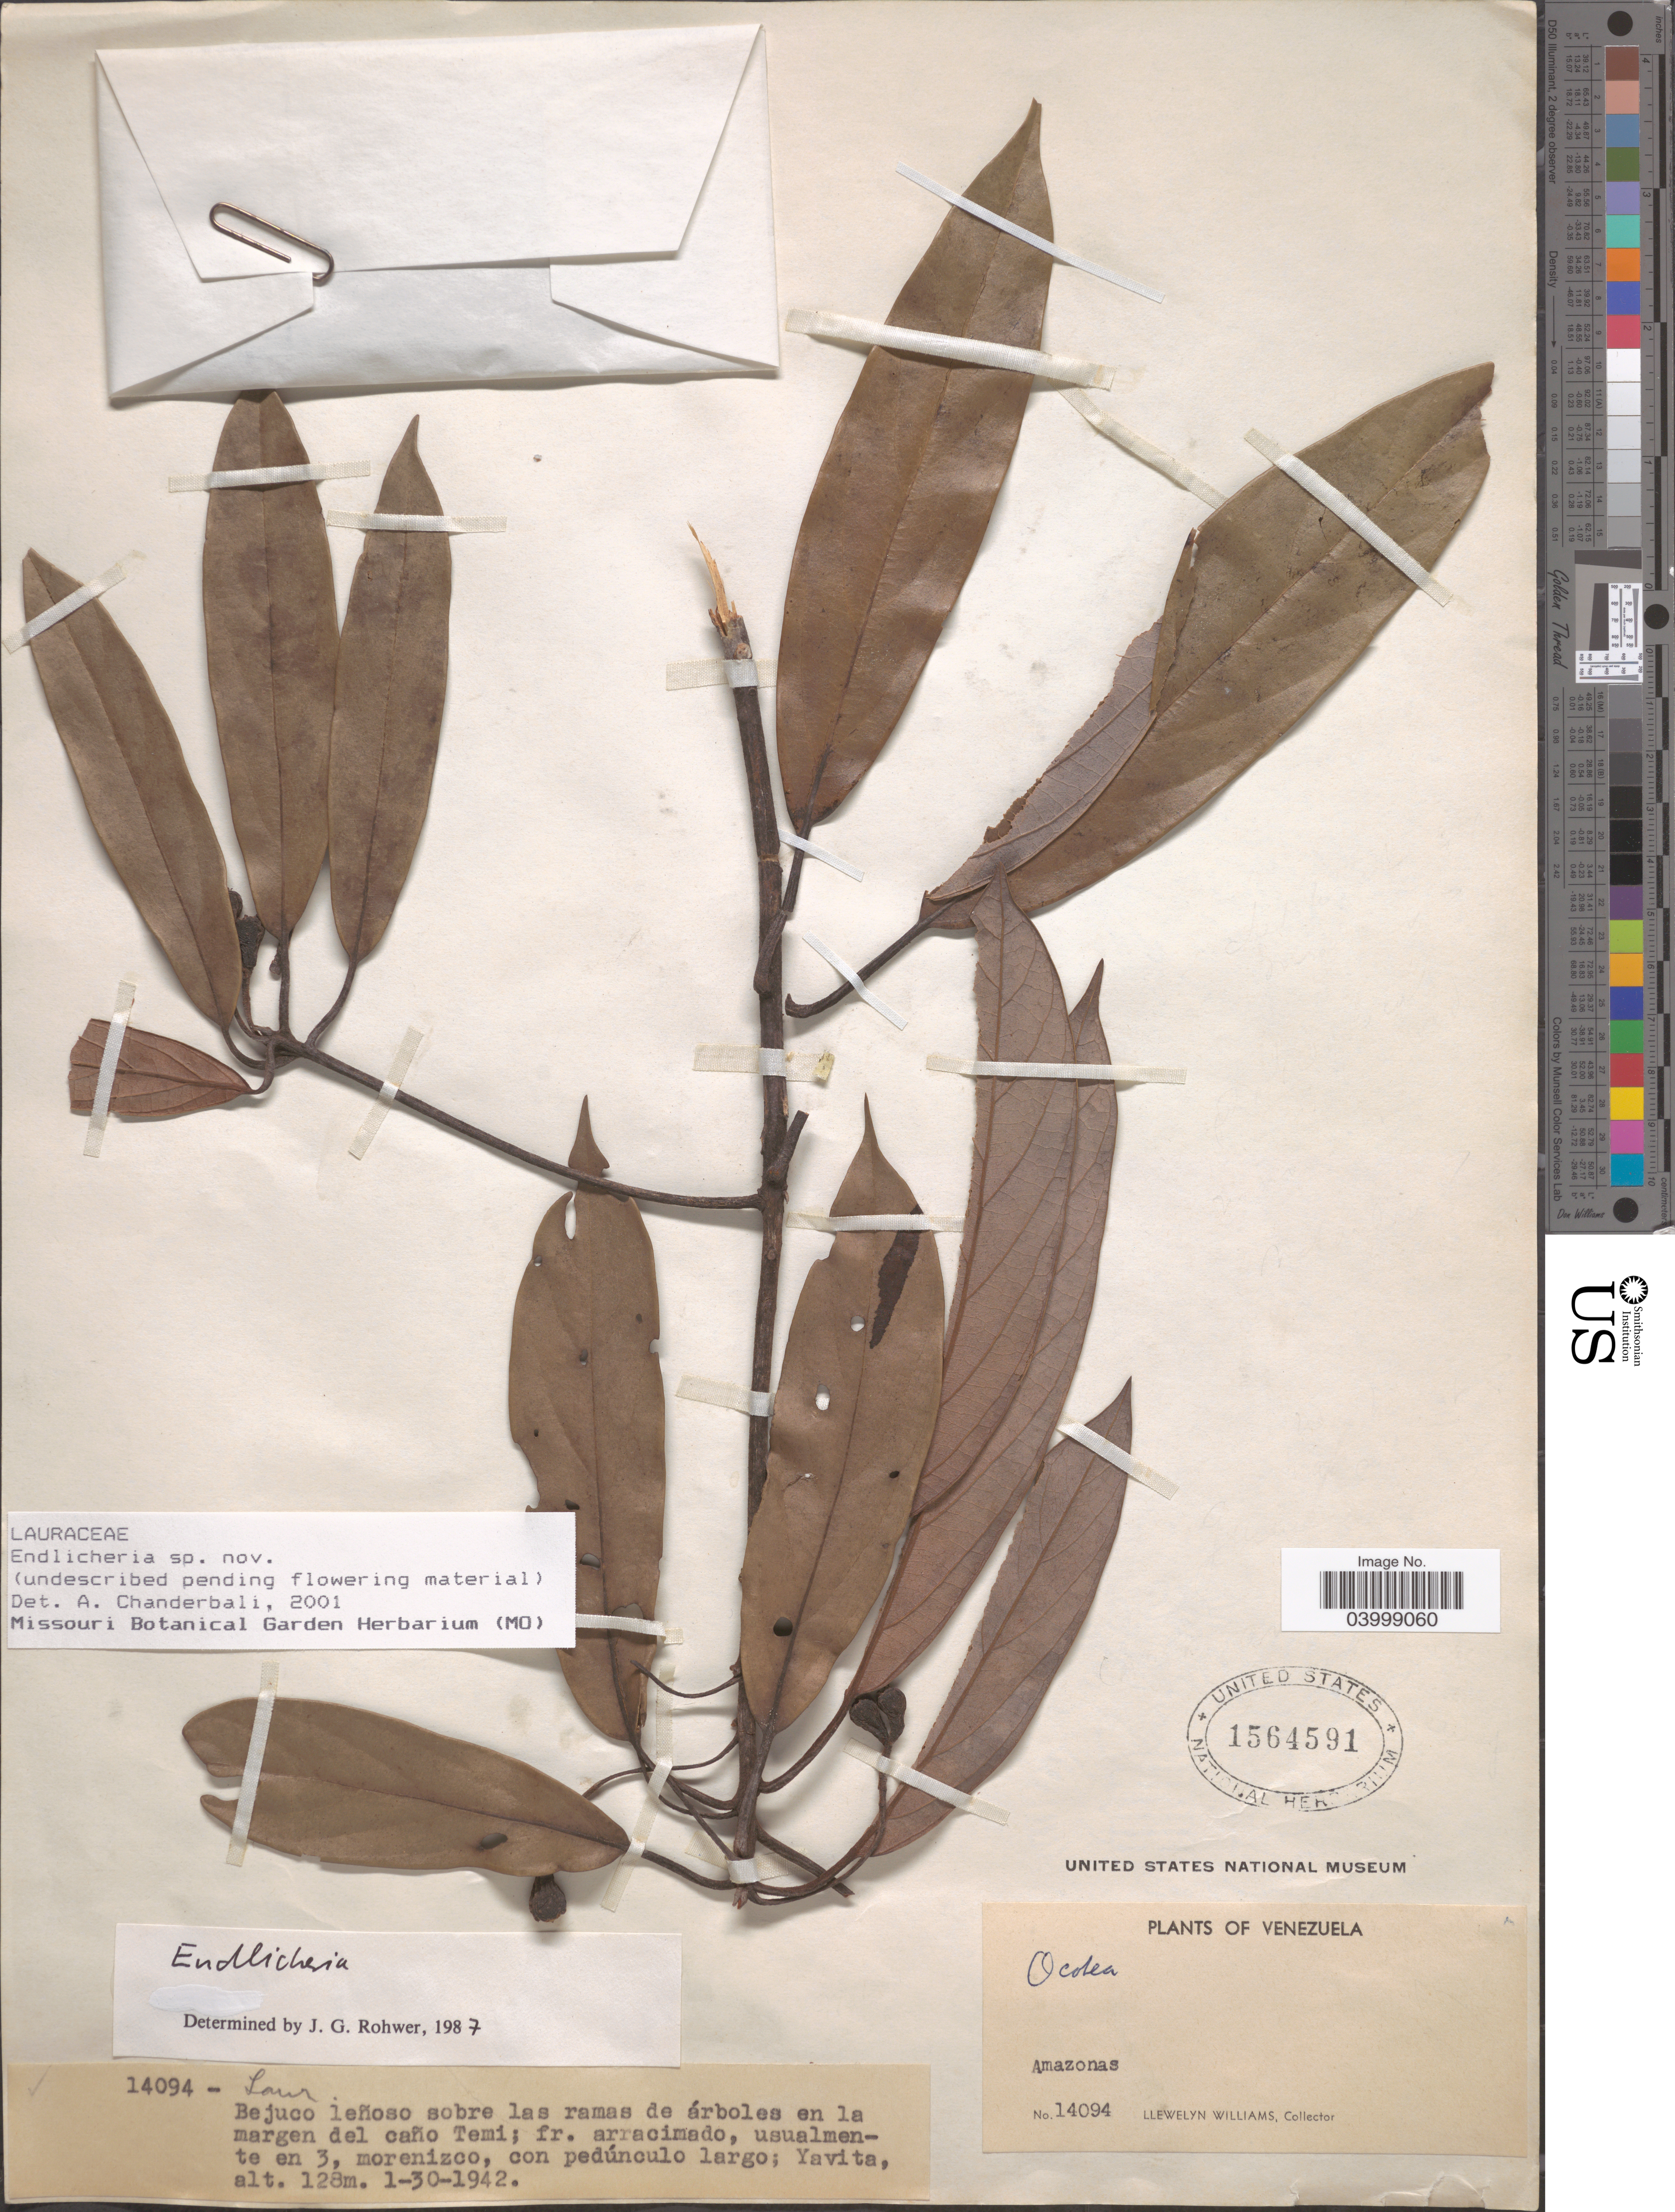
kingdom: Plantae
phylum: Tracheophyta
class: Magnoliopsida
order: Laurales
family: Lauraceae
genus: Endlicheria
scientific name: Endlicheria sp.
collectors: Ll. Williams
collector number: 14094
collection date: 1942-01-30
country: Venezuela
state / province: Amazonas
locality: Yavita.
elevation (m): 128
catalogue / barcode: US 1564591